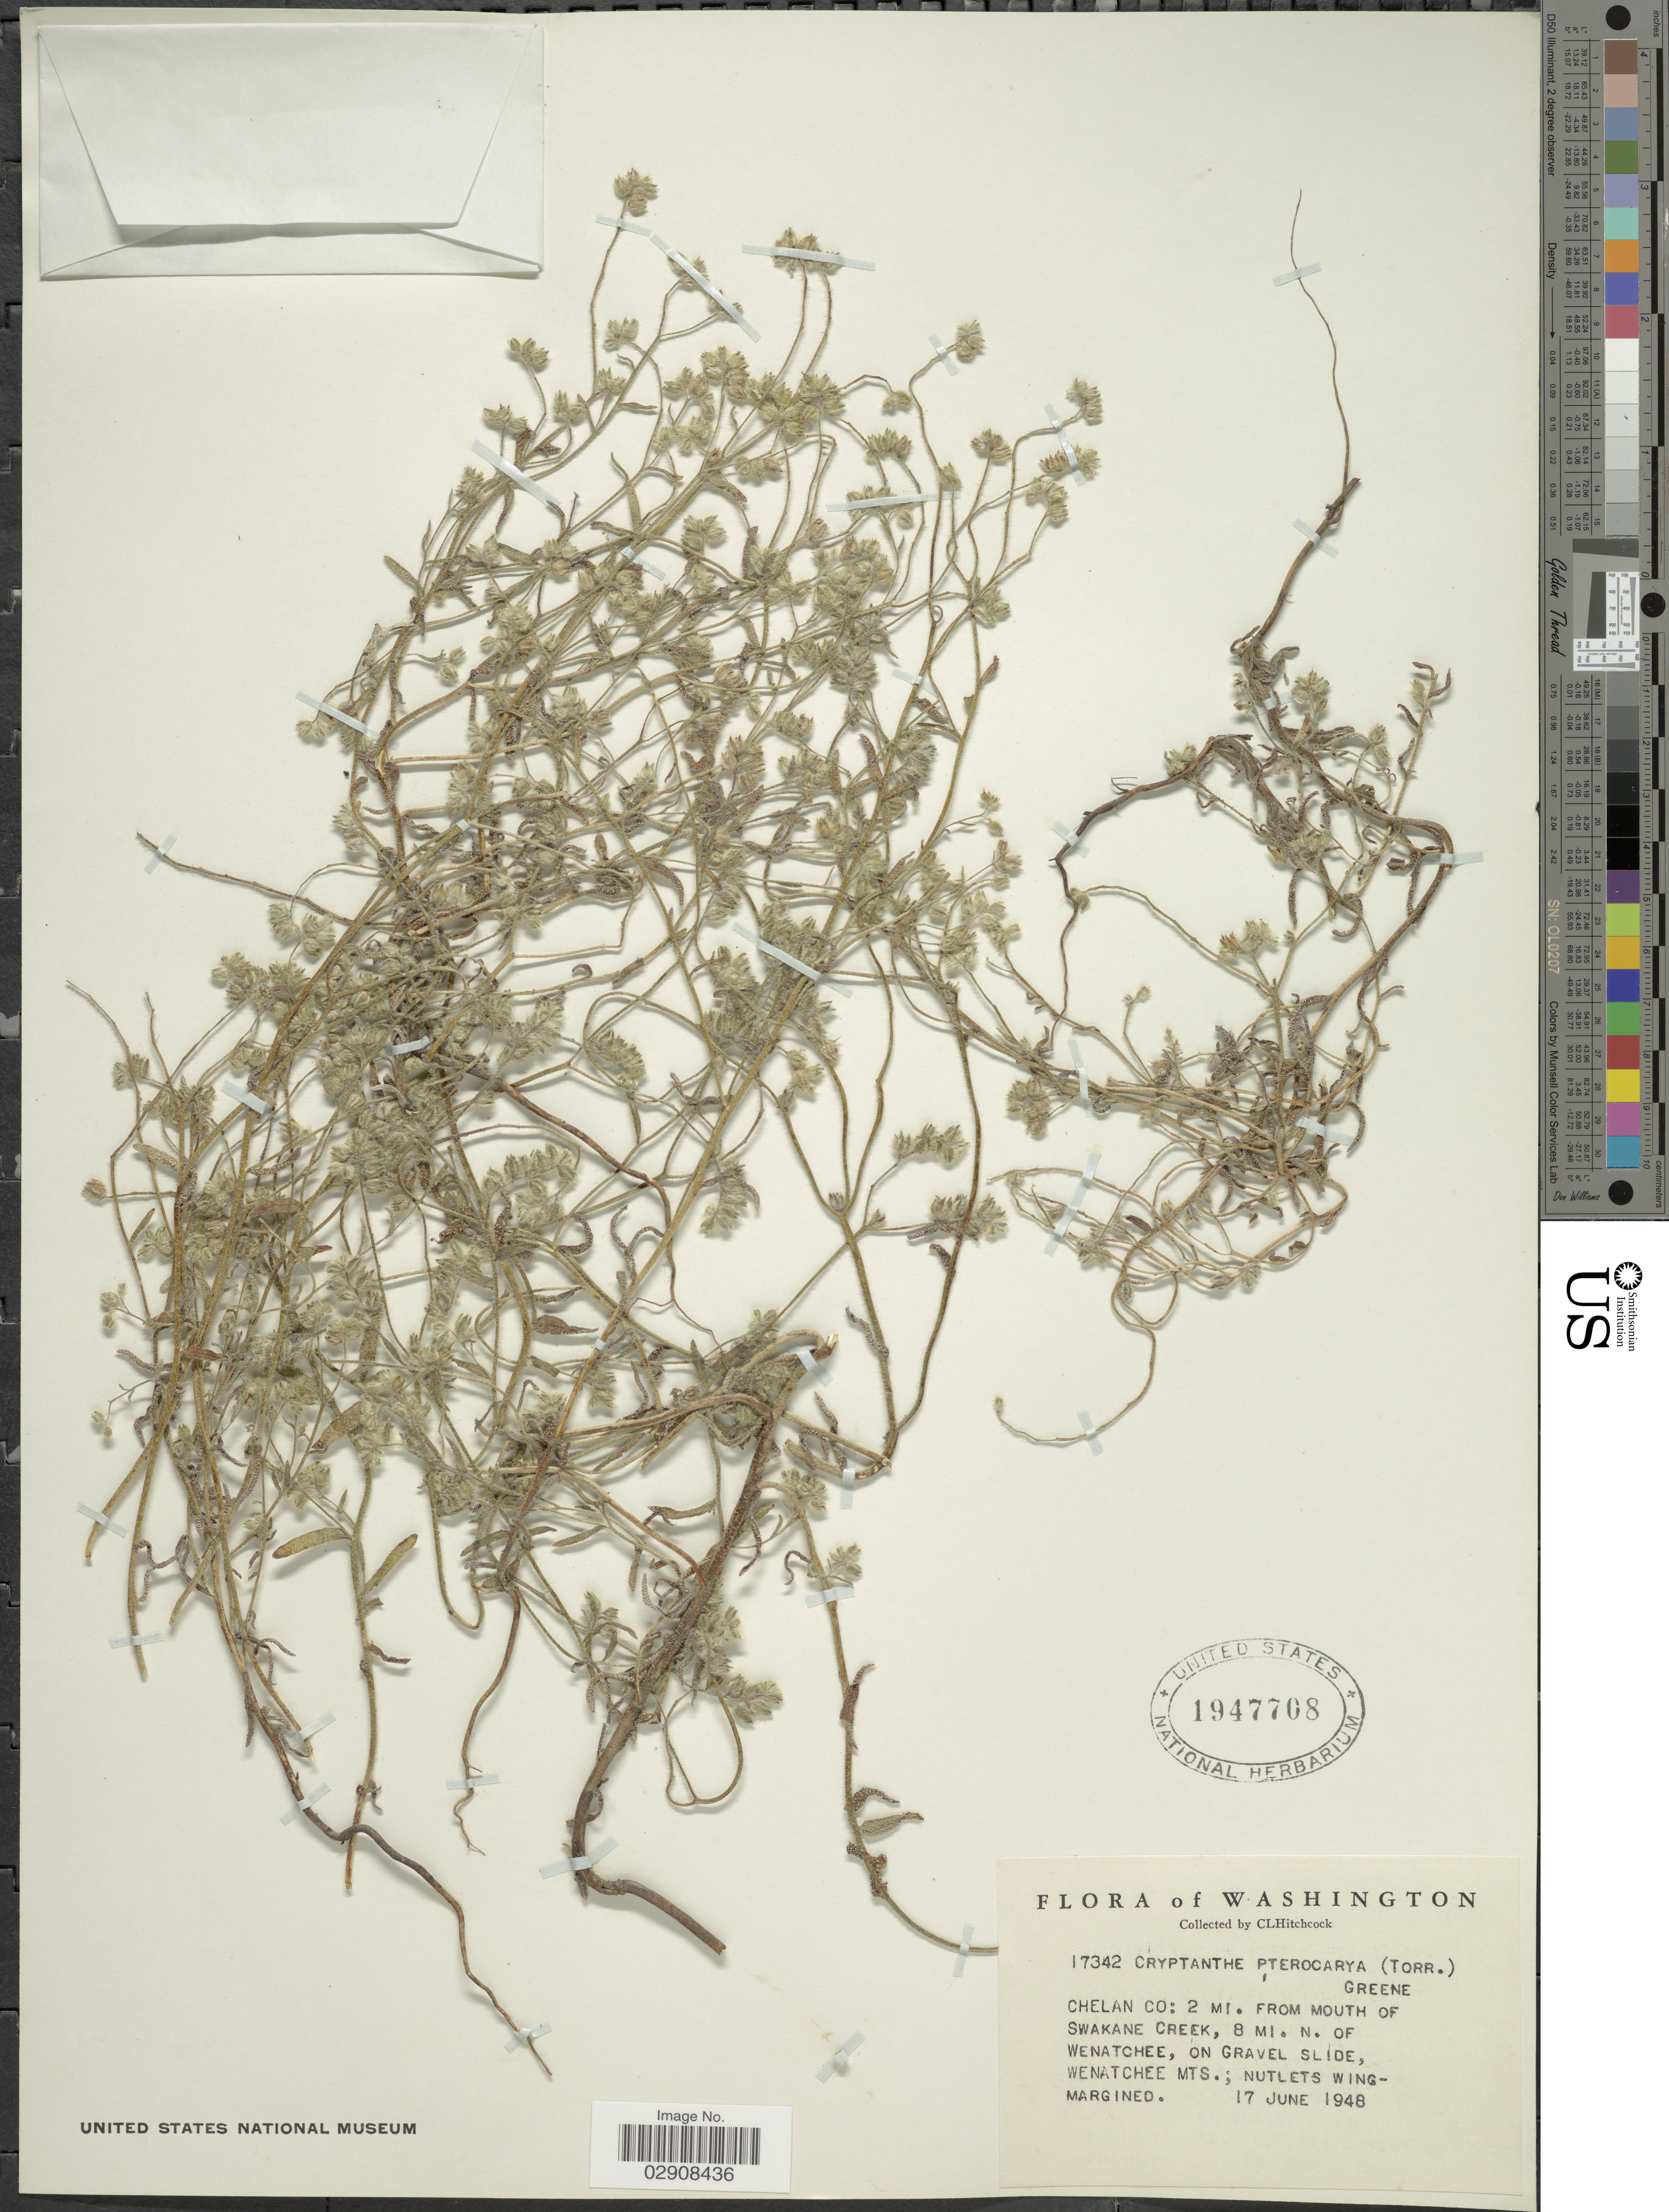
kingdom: Plantae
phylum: Tracheophyta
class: Magnoliopsida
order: Boraginales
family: Boraginaceae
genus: Cryptantha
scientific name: Cryptantha pterocarya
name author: (Torr.) Greene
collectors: C. L. Hitchcock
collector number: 17342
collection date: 1948-06-17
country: United States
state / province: Washington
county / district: Chelan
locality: Chelan Co: 2 mi. from mouth of Swakane Creek, 8 mi. N. of Wenatchee, on gravel slide, Wenatchee Mts.; Nutlets Wing-margined.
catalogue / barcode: US 1947708